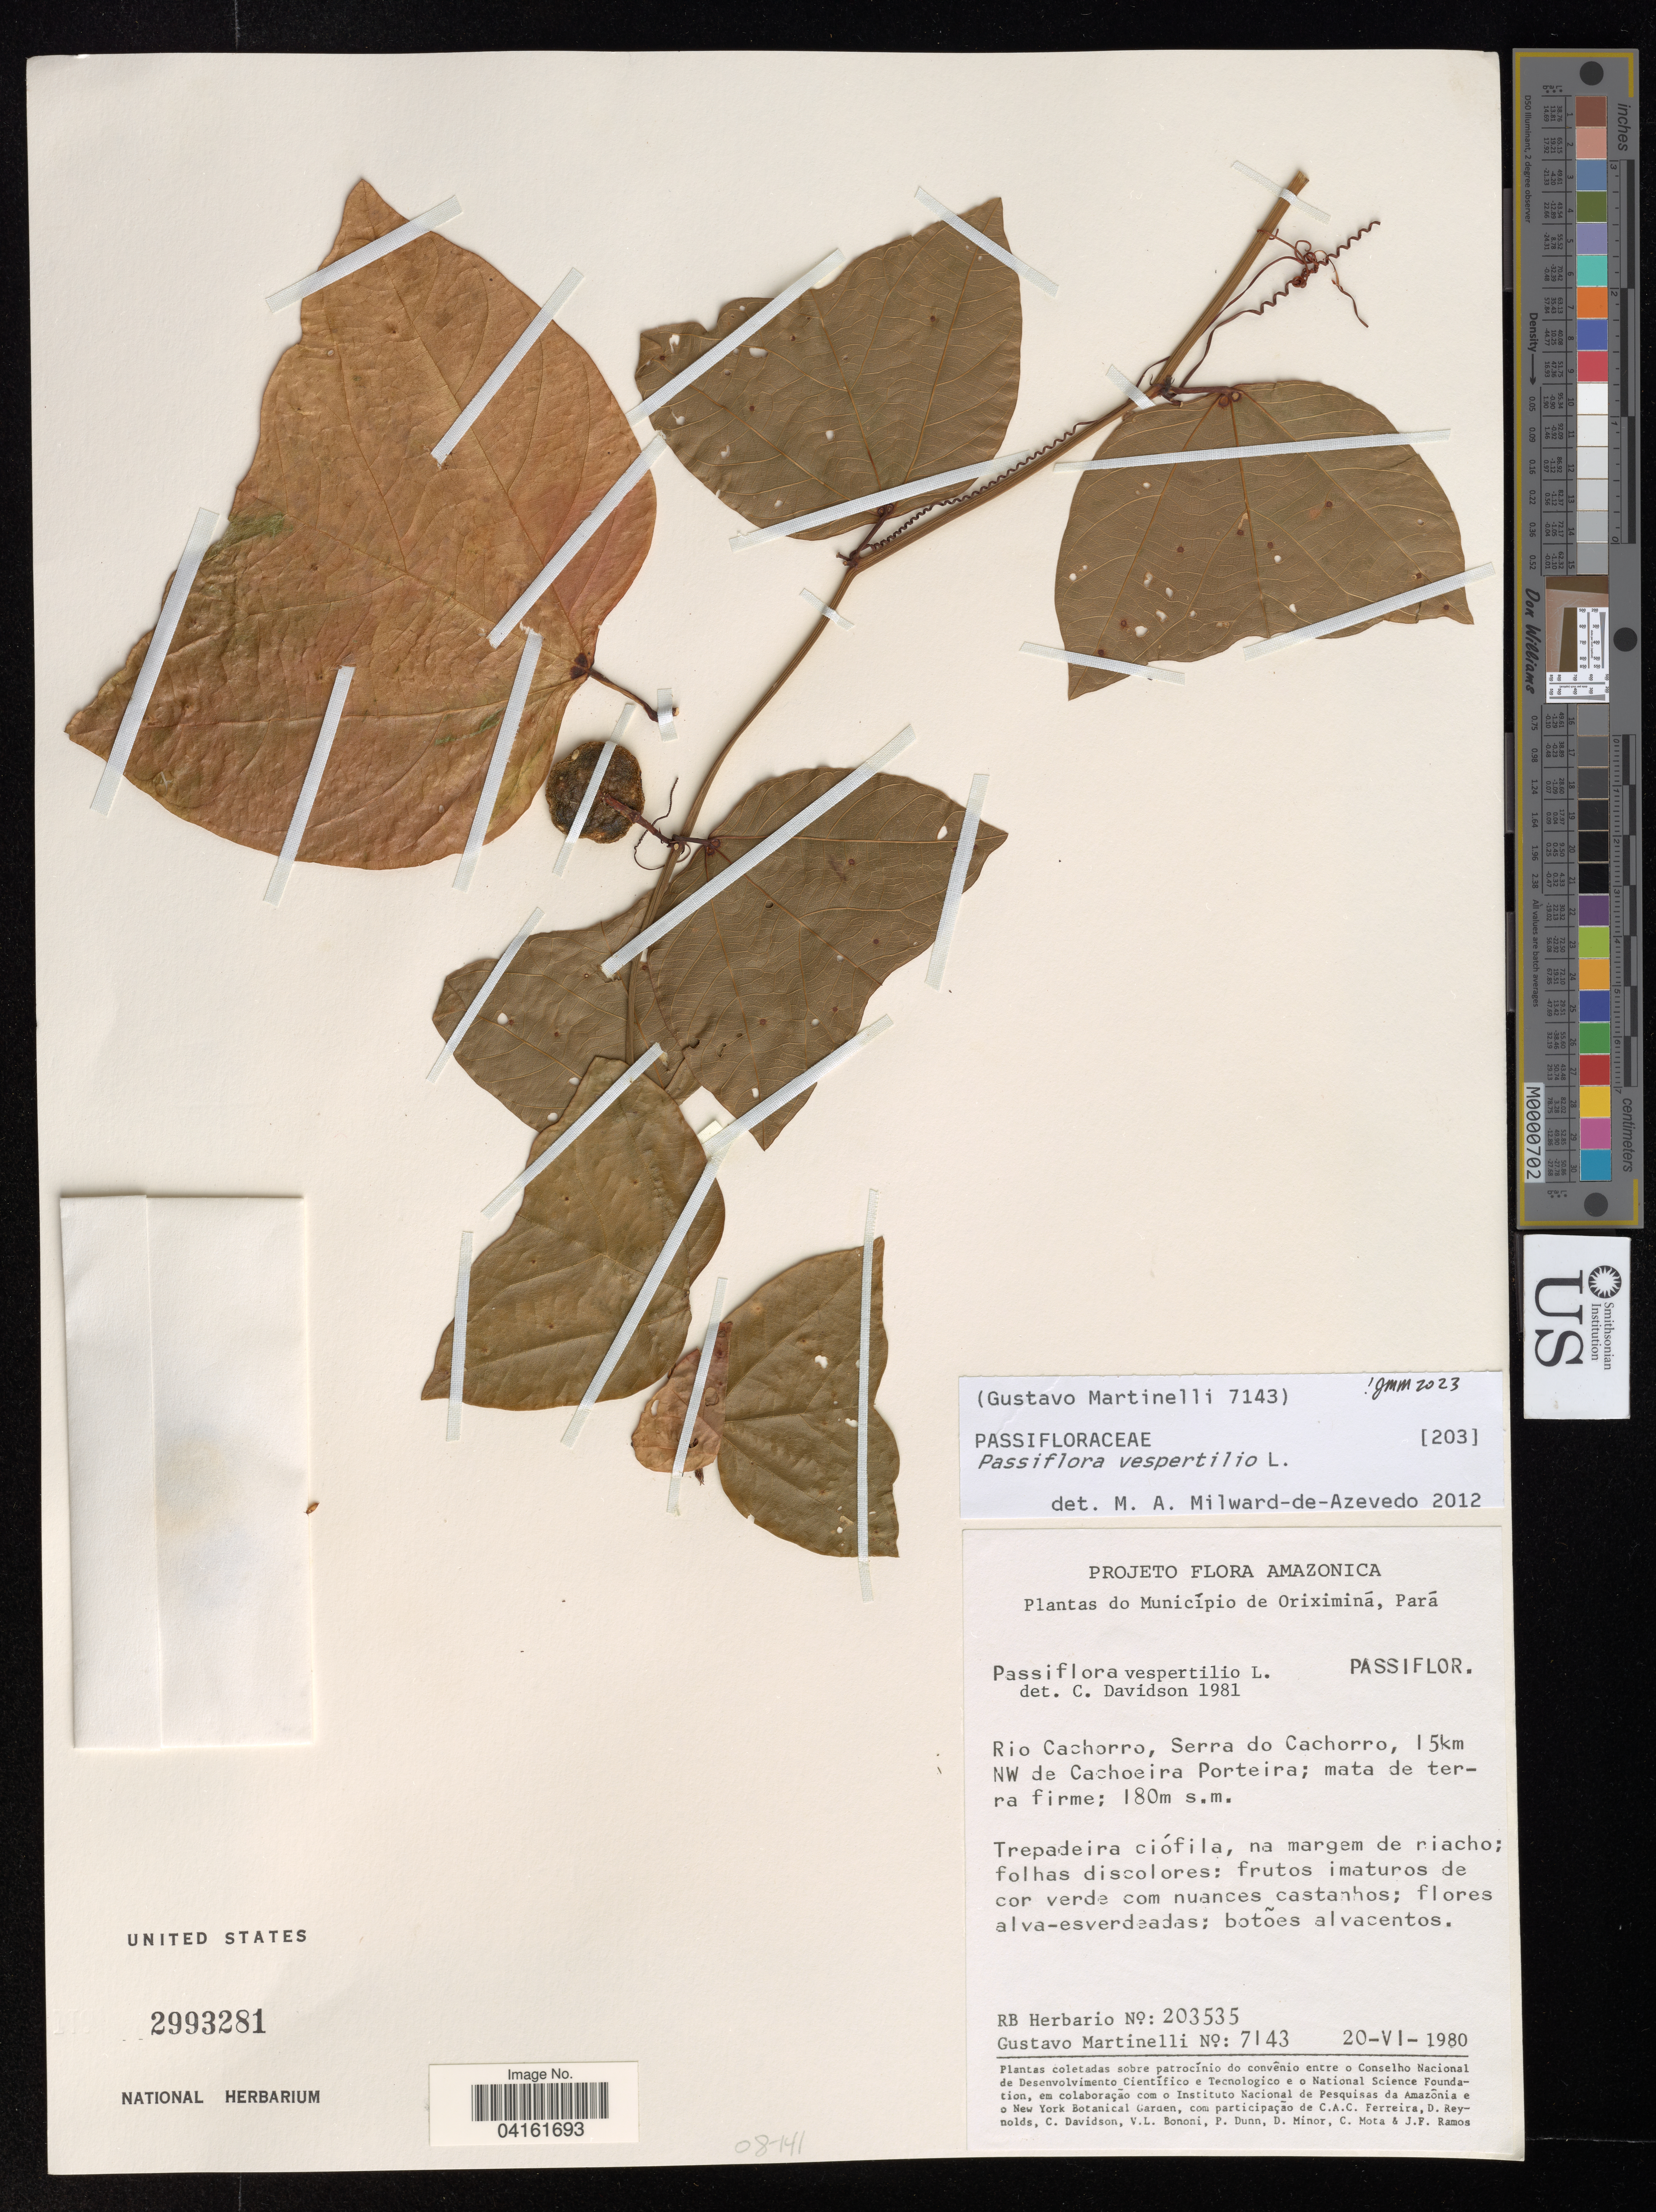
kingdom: Plantae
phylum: Tracheophyta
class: Magnoliopsida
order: Malpighiales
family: Passifloraceae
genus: Passiflora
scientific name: Passiflora vespertilio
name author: L.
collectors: G. Martinelli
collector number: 7143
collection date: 1980-06-20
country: Brazil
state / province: Pará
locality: Município de Oriximiná. Rio Cachorro, Serra do Cachorro, 15km NW de Cachoeira Porteira.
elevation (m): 180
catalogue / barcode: US 2993281